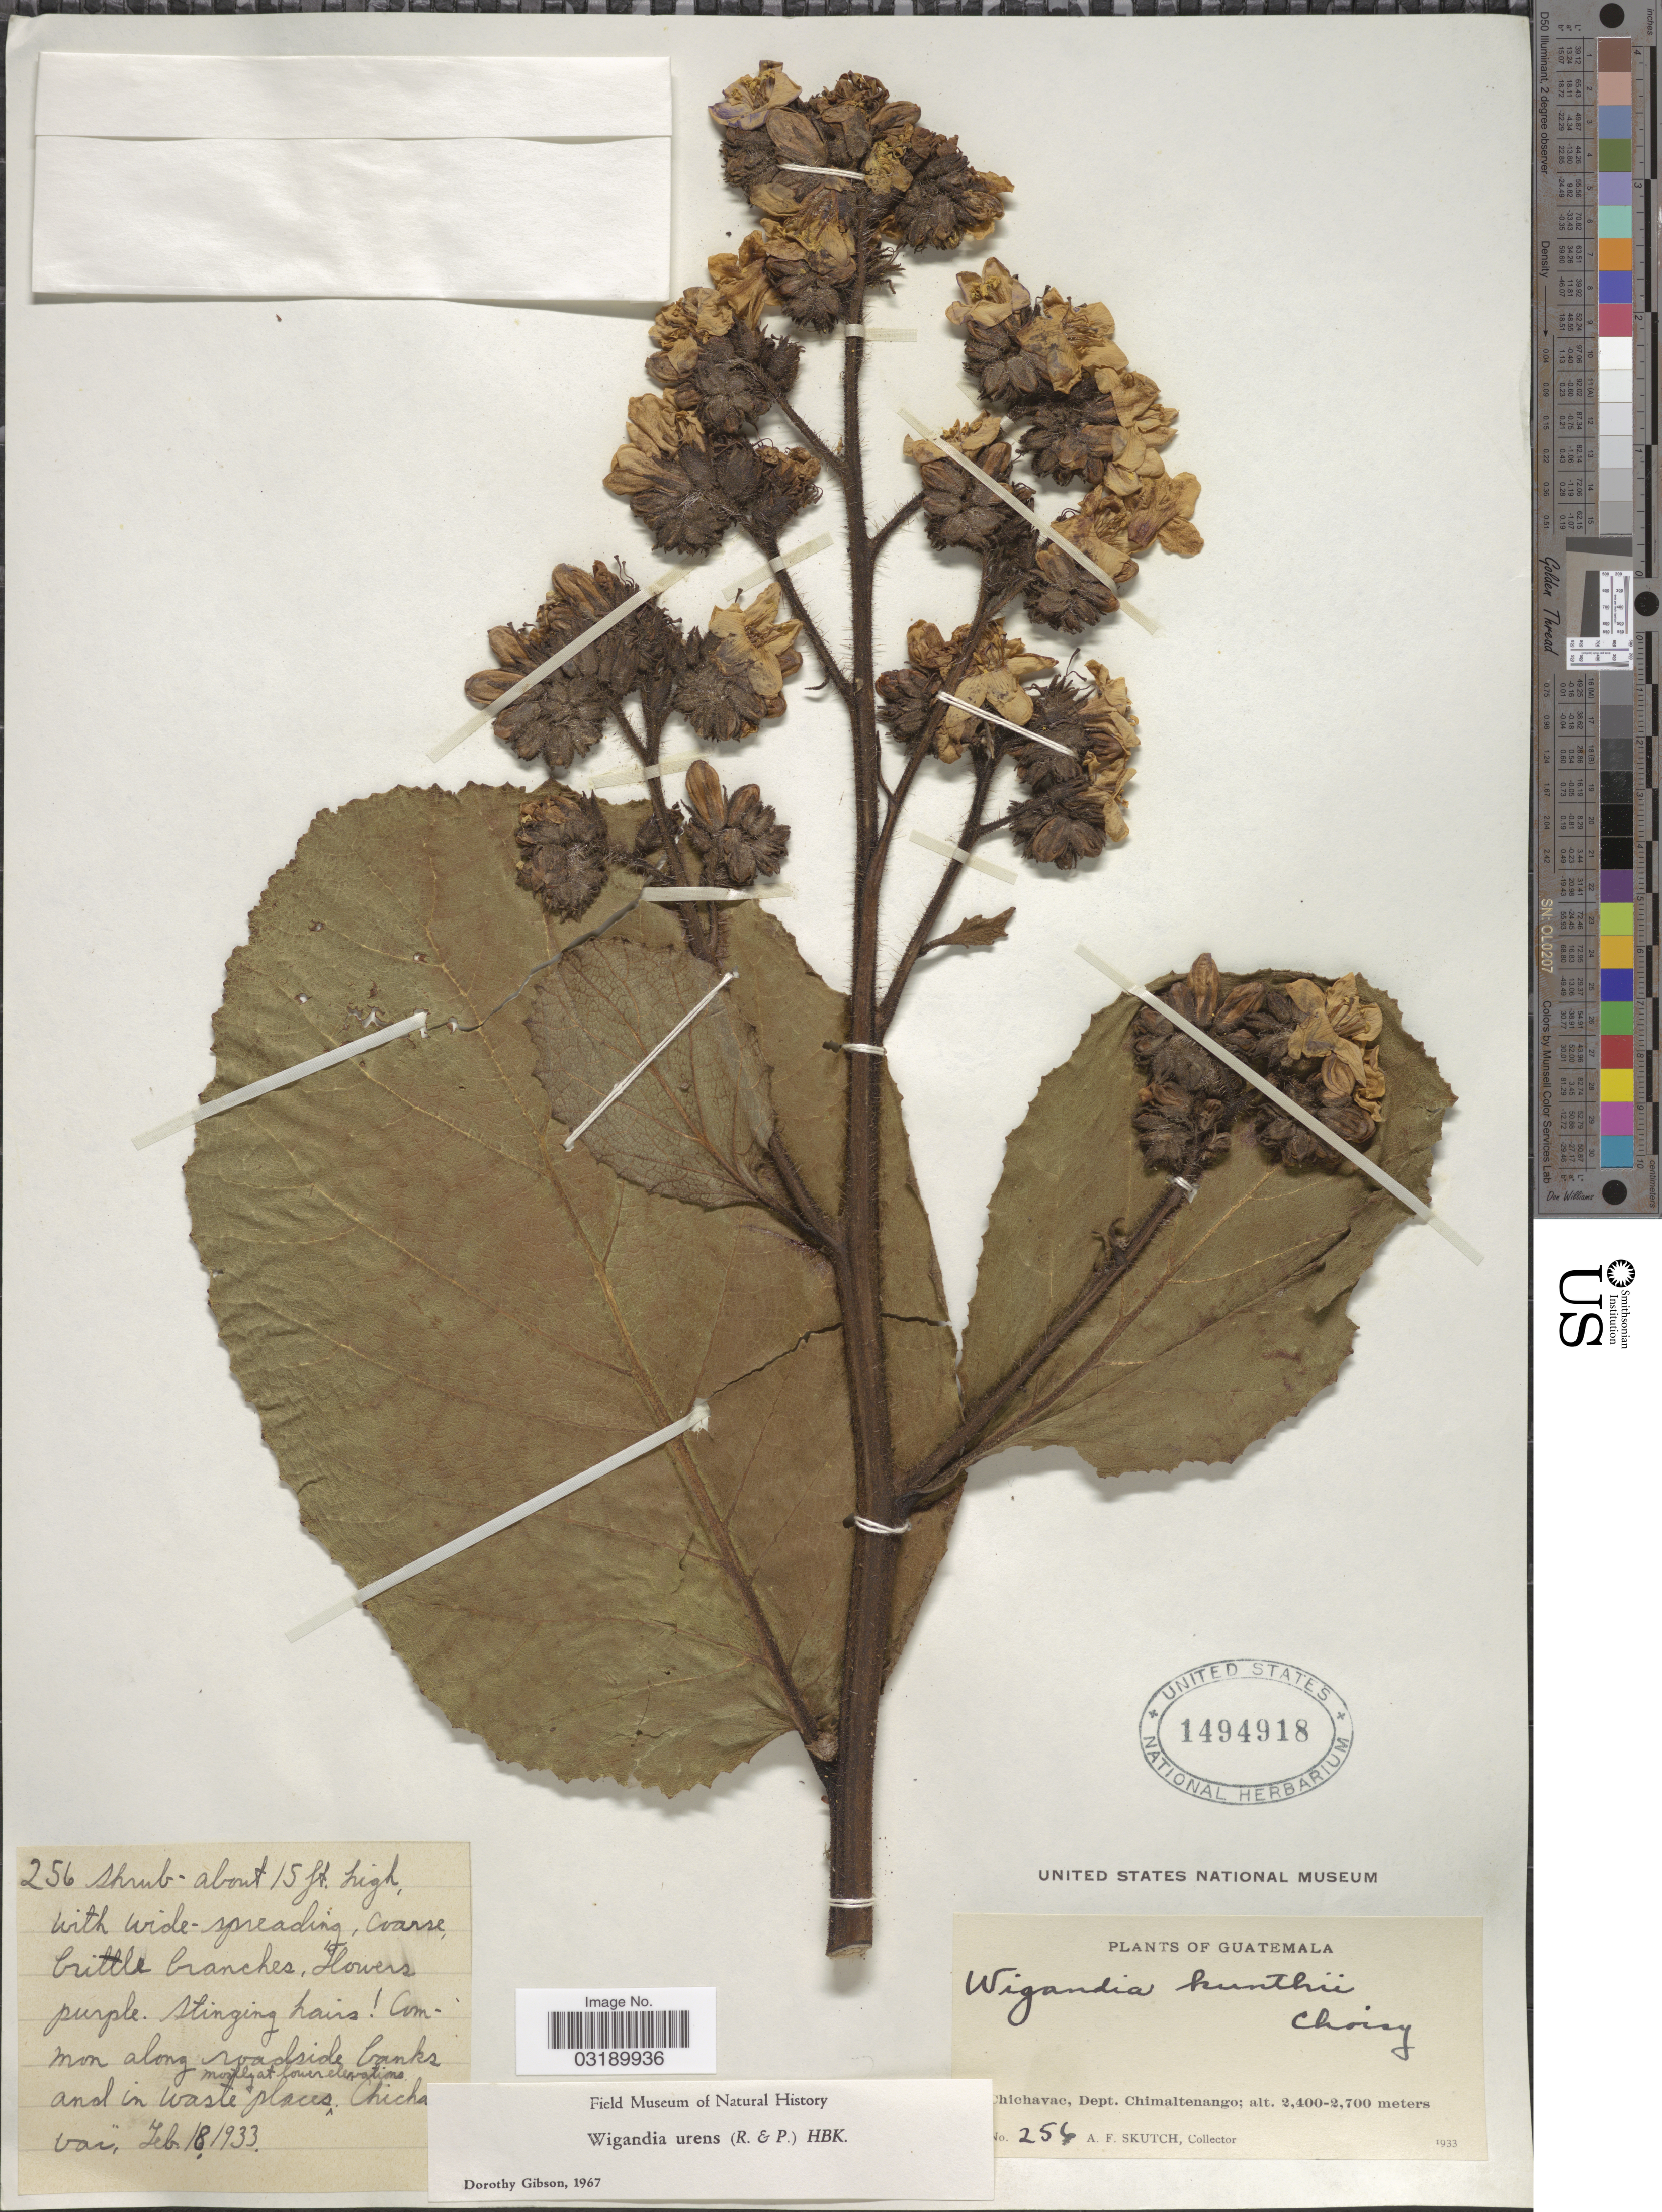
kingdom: Plantae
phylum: Tracheophyta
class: Magnoliopsida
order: Boraginales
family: Namaceae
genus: Wigandia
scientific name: Wigandia urens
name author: (Ruiz & Pav.) Kunth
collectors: A. F. Skutch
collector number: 256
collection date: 1933-02-08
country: Guatemala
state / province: Chimaltenango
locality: Chicavac, Dept. Chimaltenango.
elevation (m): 2400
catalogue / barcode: US 1494918